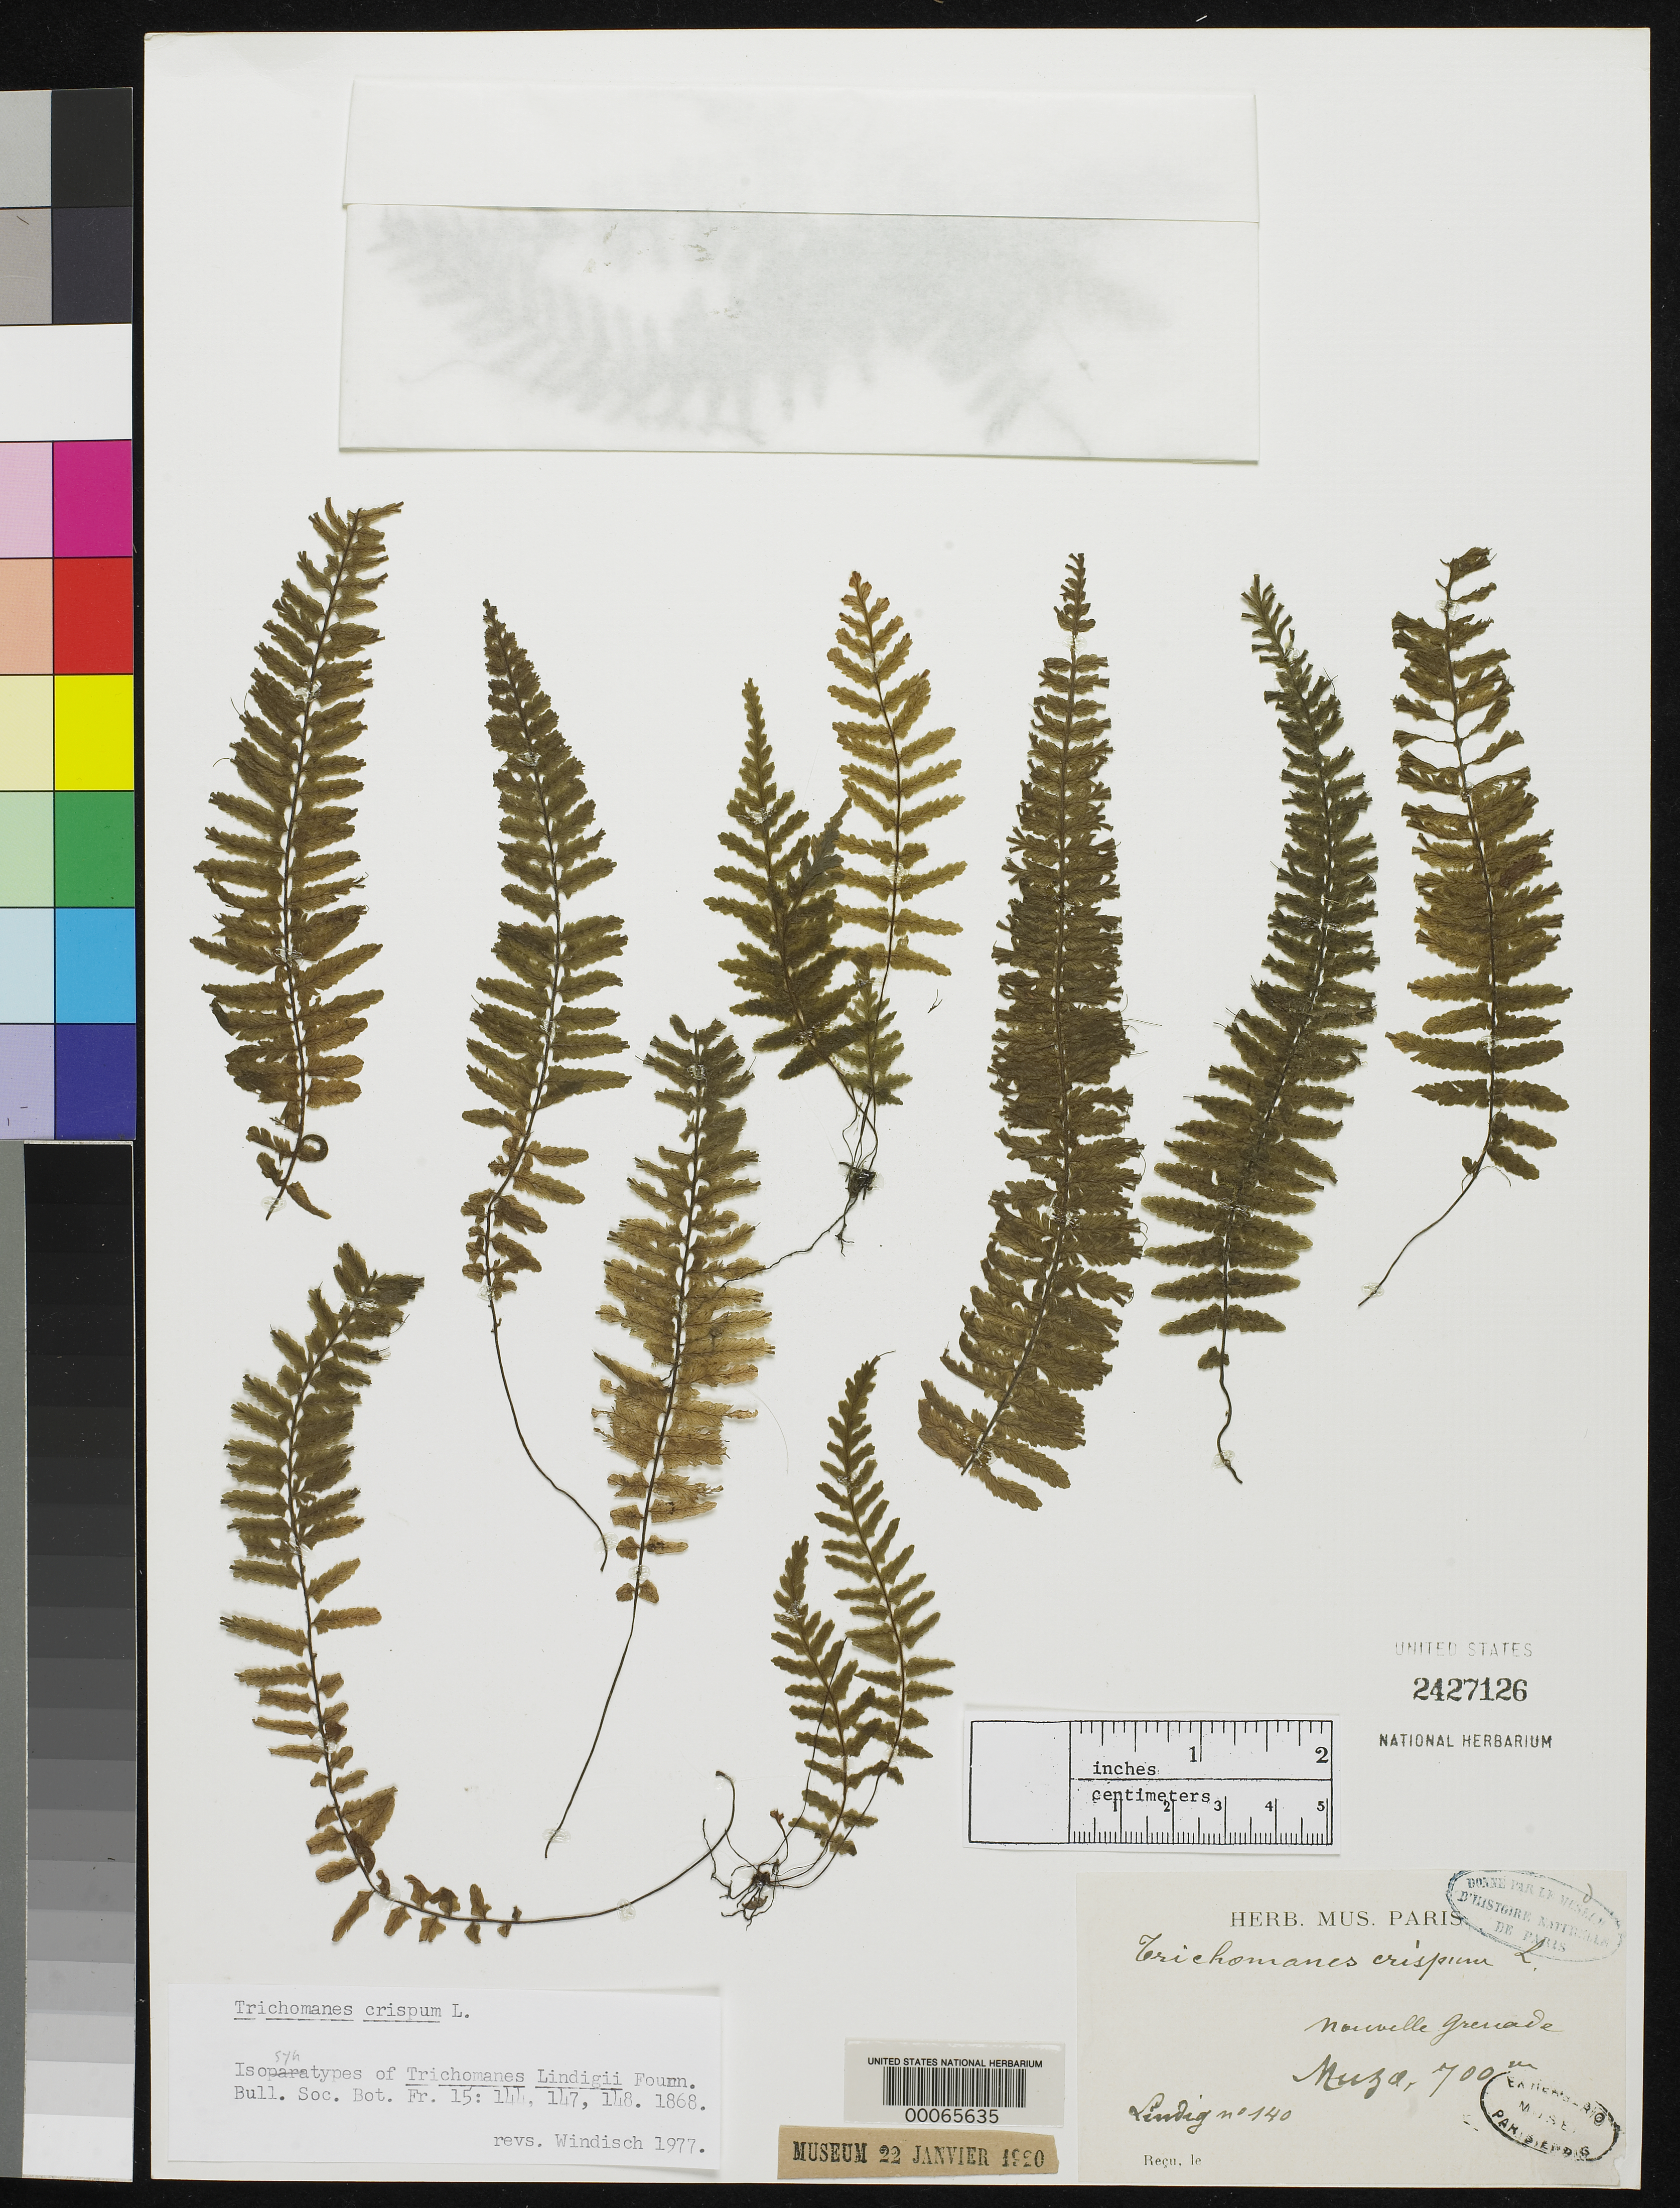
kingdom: Plantae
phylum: Tracheophyta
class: Polypodiopsida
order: Hymenophyllales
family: Hymenophyllaceae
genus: Trichomanes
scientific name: Trichomanes lindigii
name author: E. Fourn.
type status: Isosyntype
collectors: A. Lindig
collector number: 140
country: Colombia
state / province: Boyacá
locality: Muzo.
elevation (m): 700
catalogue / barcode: US 2427126